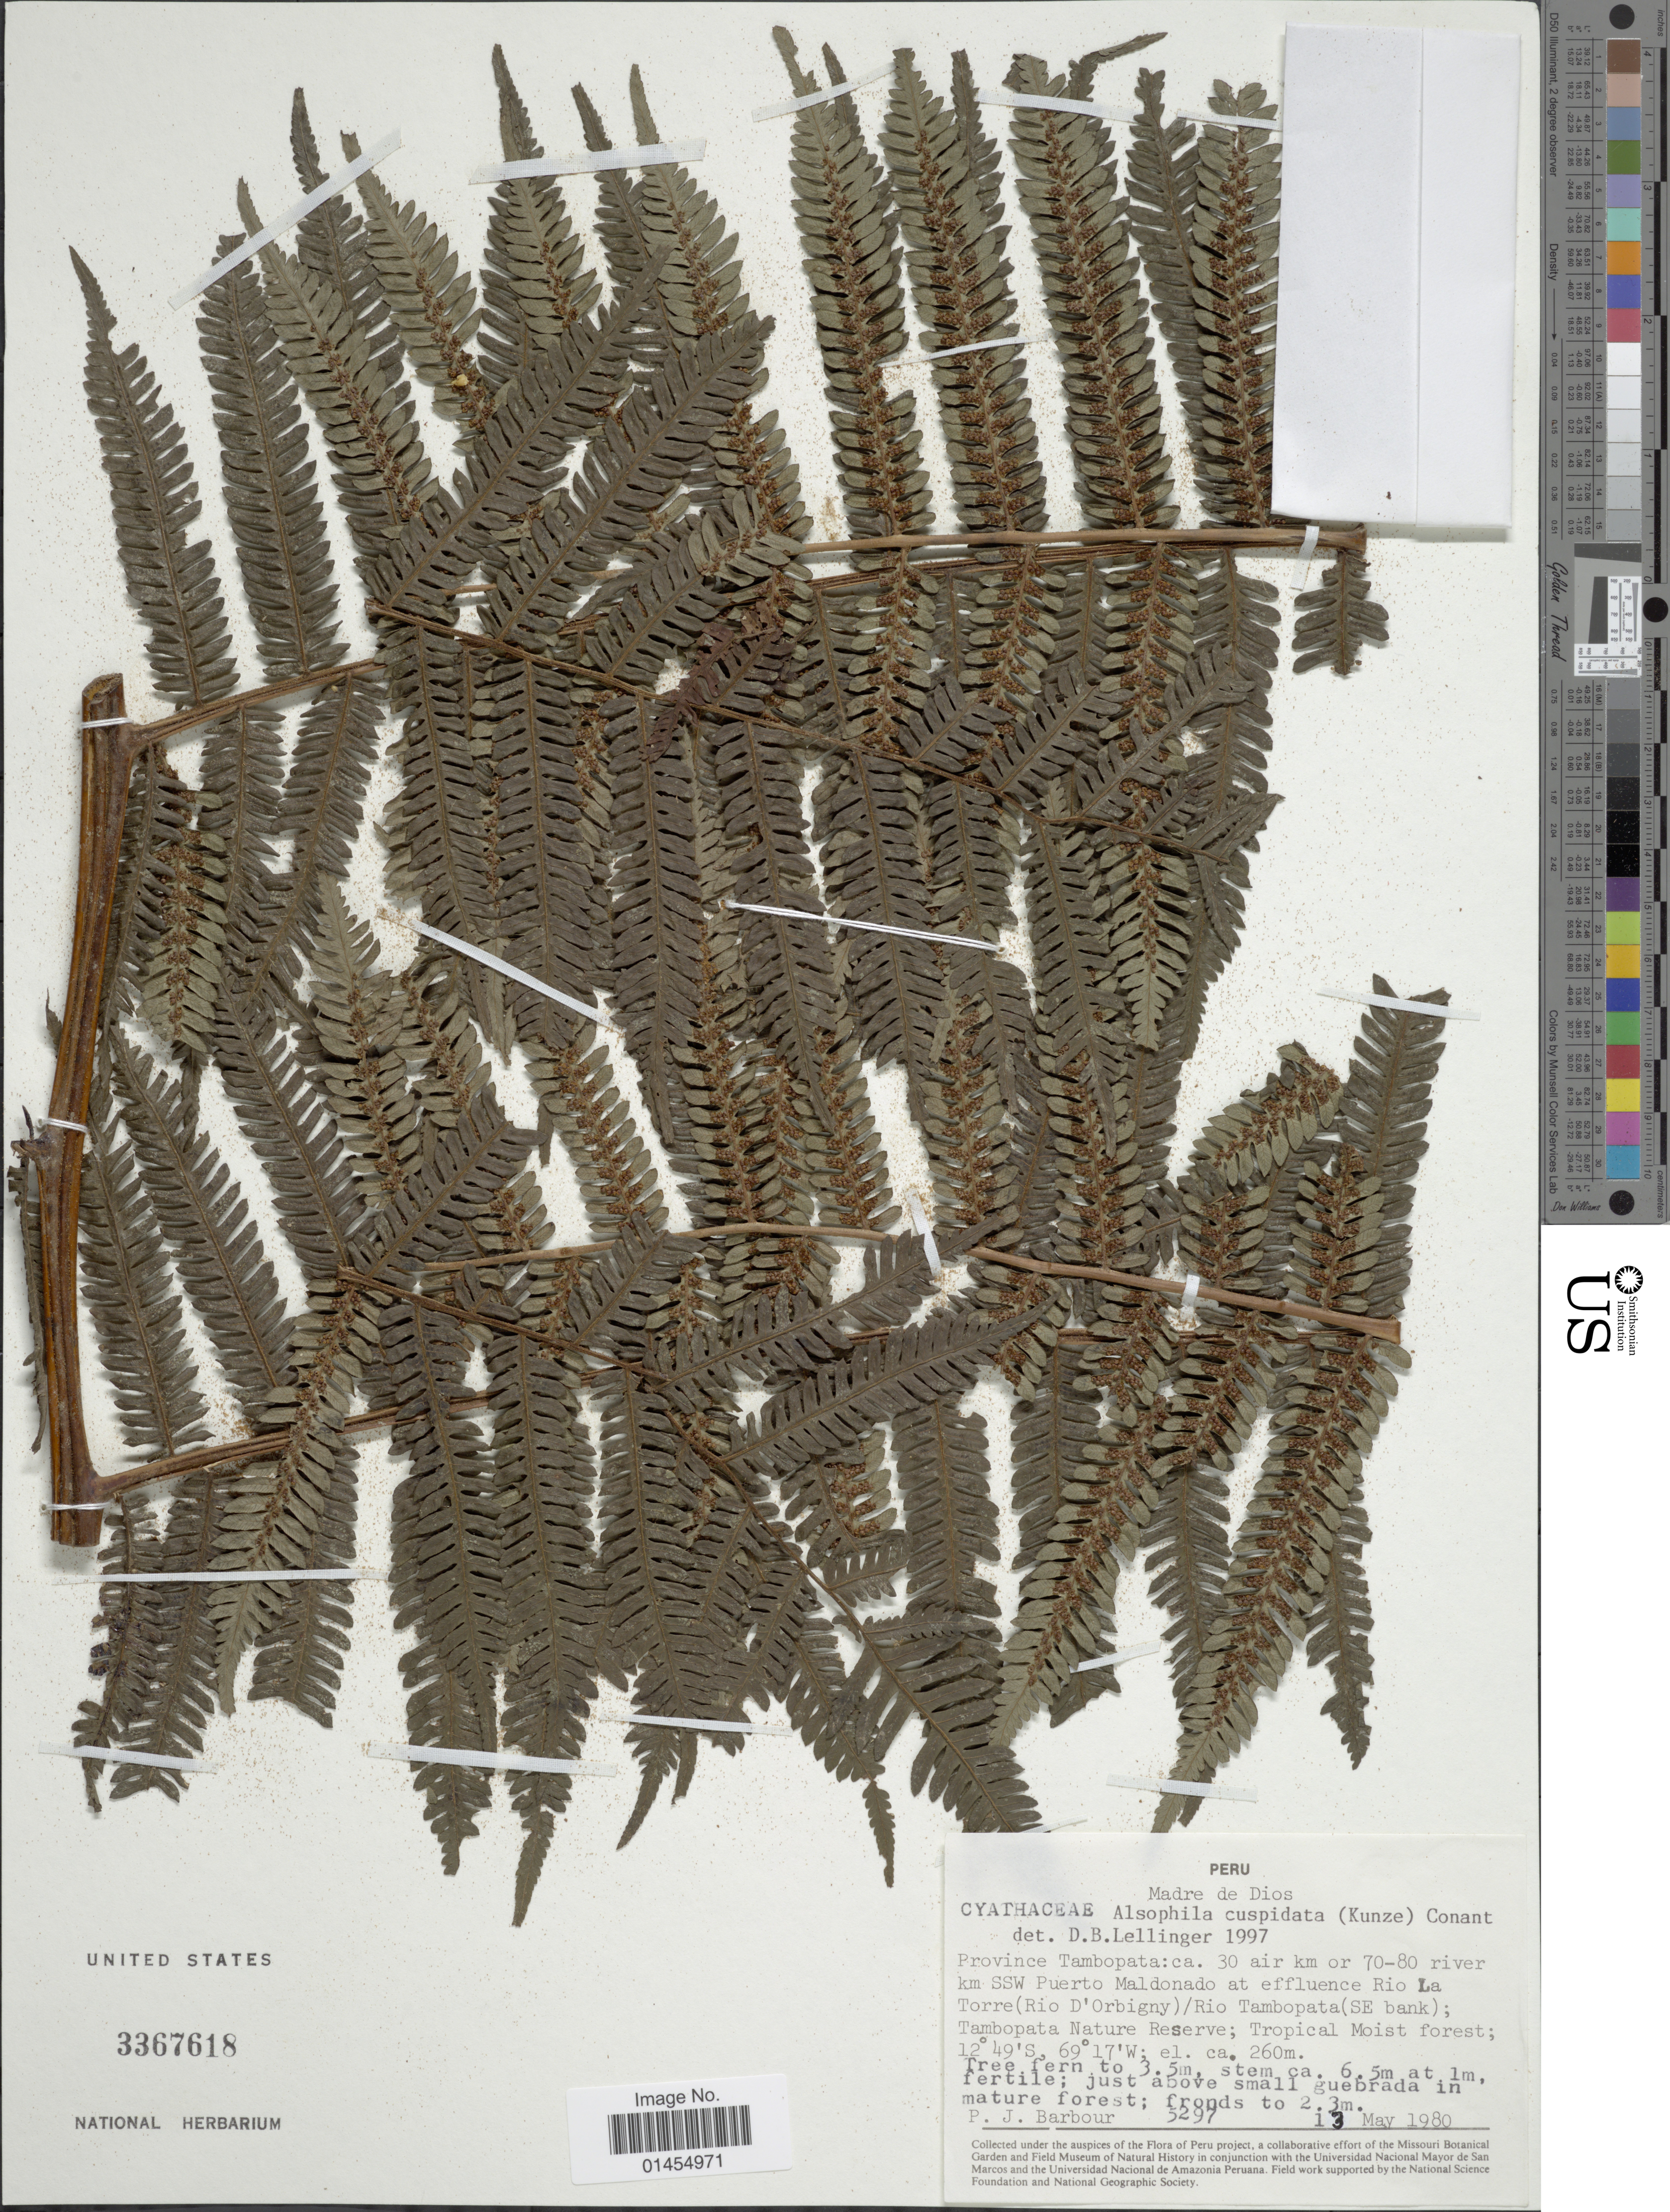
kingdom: Plantae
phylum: Tracheophyta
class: Polypodiopsida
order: Cyatheales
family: Cyatheaceae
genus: Alsophila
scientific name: Alsophila cuspidata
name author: (Kunze) D.S. Conant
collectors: P. Barbour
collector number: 5297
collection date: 1980-05-13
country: Peru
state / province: Madre de Dios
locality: Province Tambopata: ca. 30 air km or 70-80 river km SSW Puerto Maldonado at effluence Rio La Torre (Rio D'Orbigny)/ Rio Tambopata (SE bank); Tambopata Nature Reserve; Tropical Moist forest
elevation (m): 260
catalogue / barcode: US 3367618